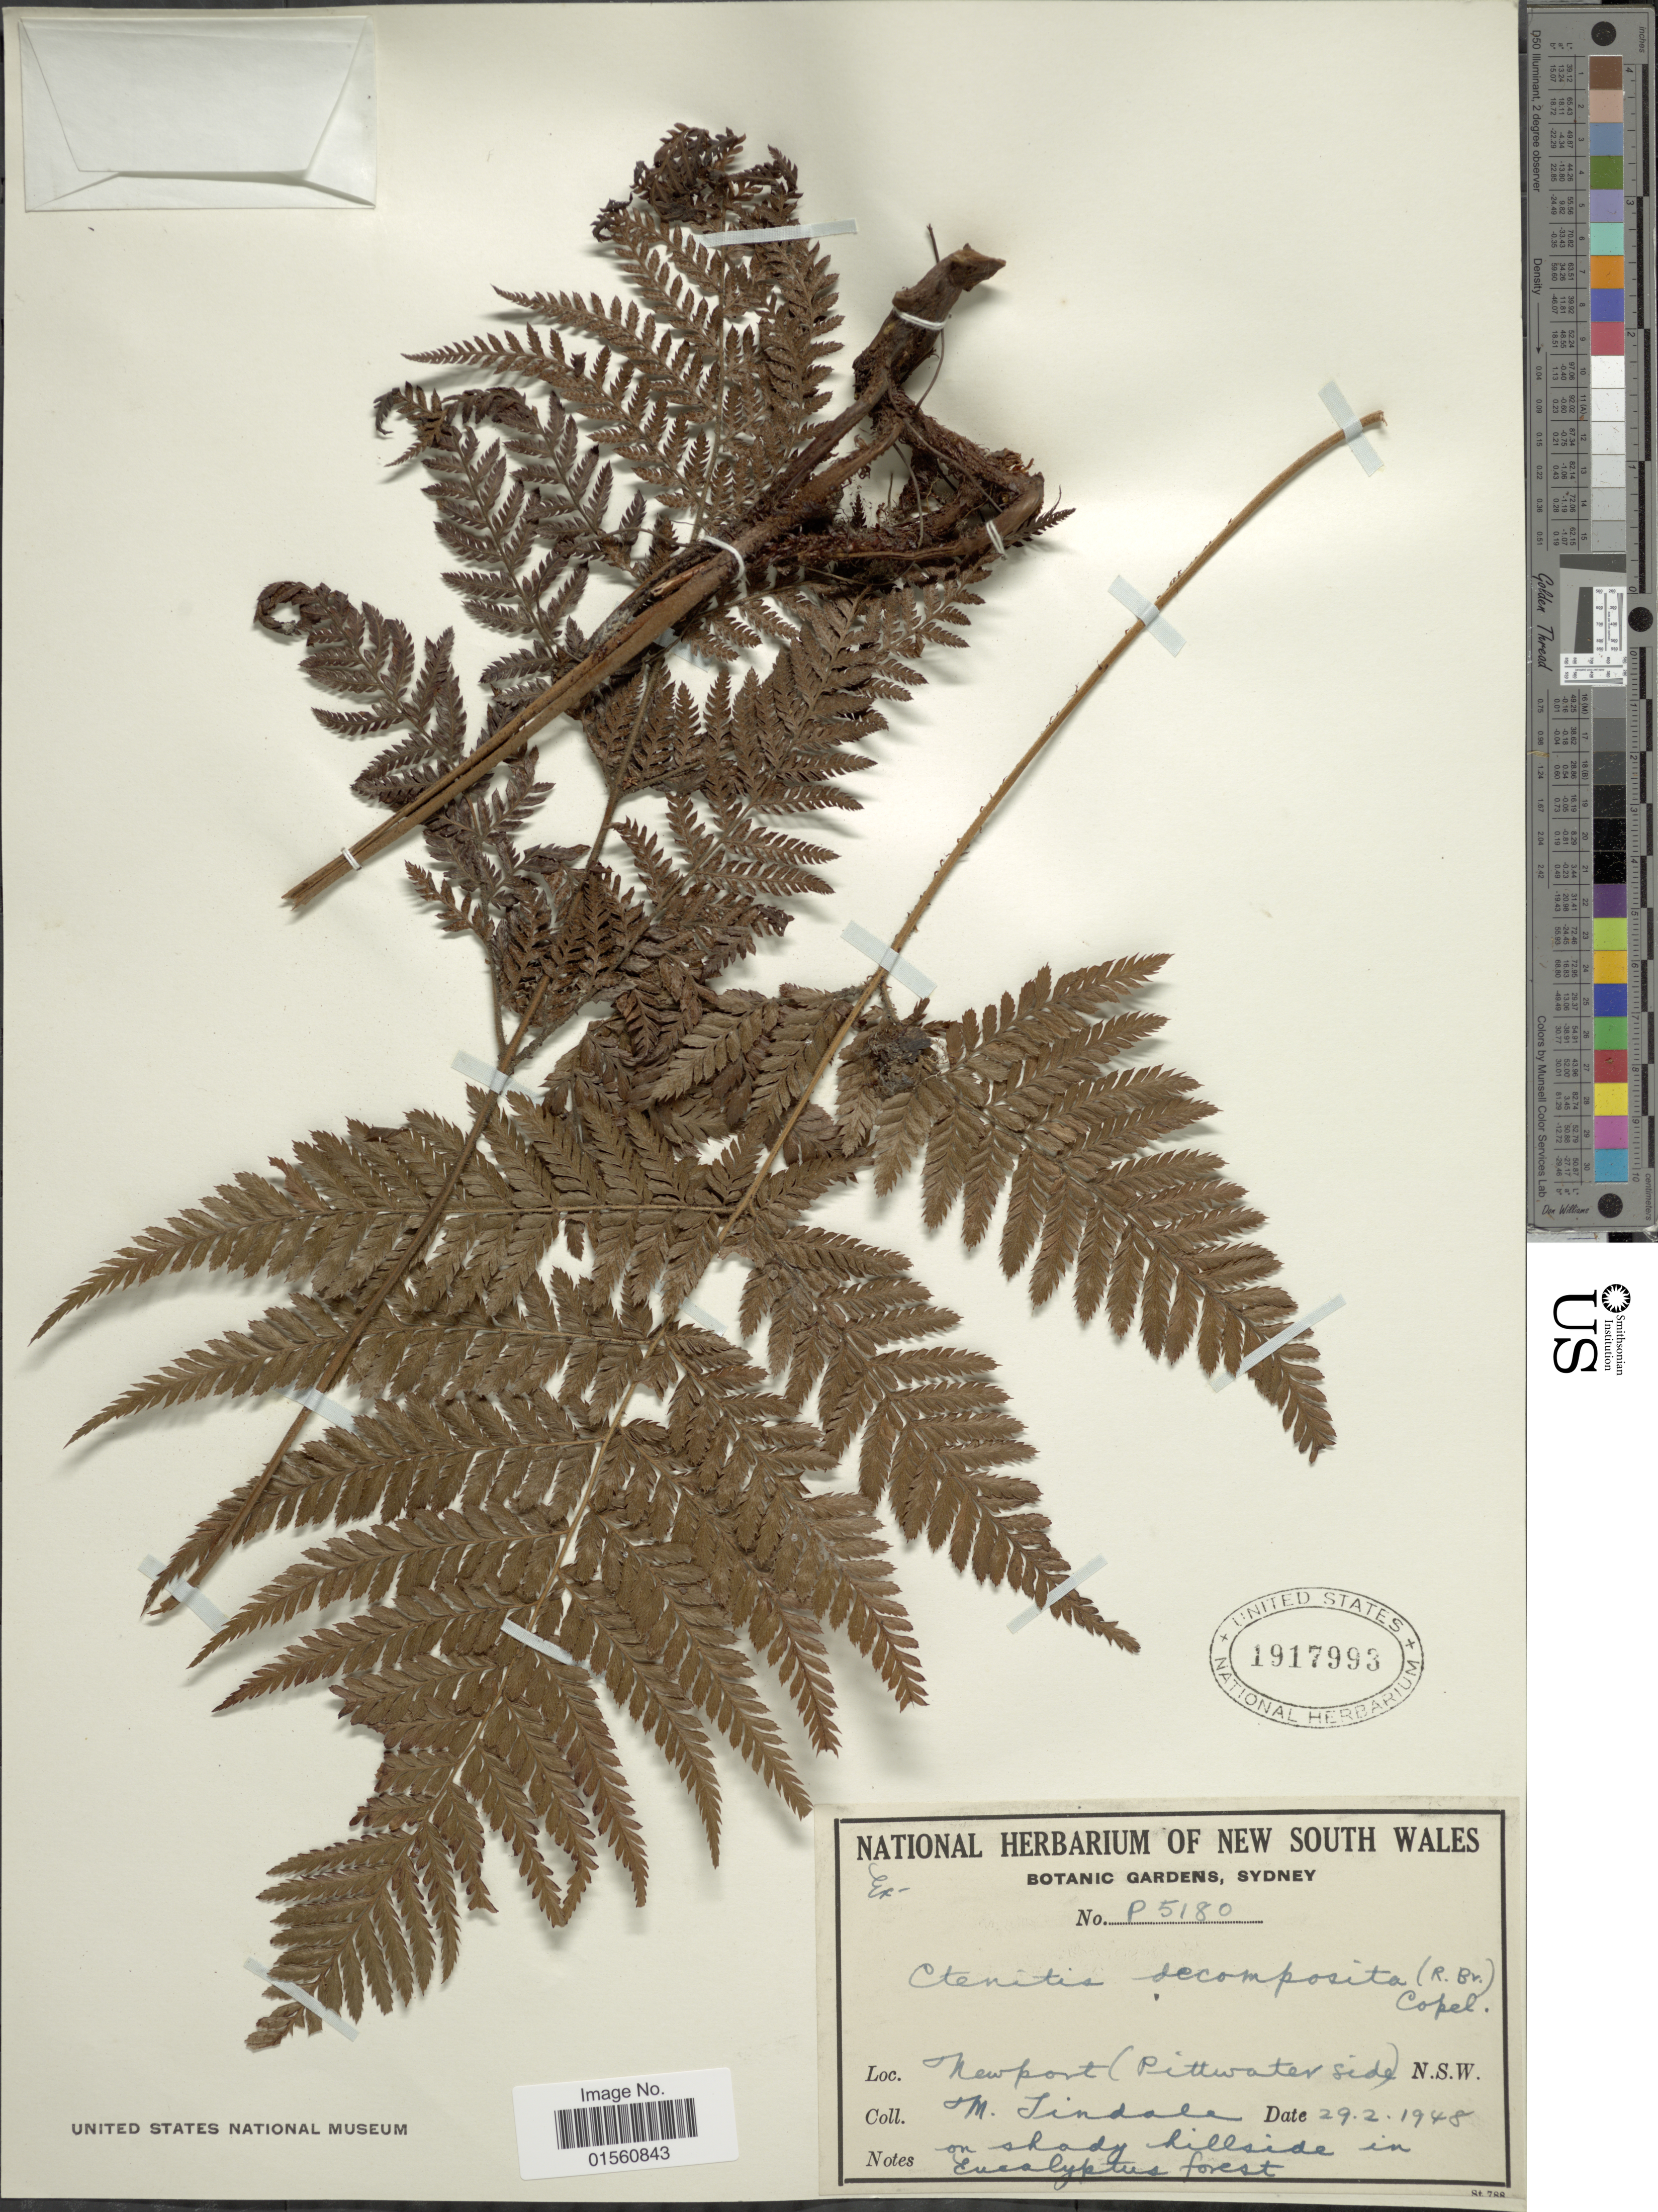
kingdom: Plantae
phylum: Tracheophyta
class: Polypodiopsida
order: Polypodiales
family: Dryopteridaceae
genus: Lastreopsis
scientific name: Lastreopsis decomposita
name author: (R. Br.) Tindale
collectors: M. D. Tindale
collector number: P5180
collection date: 1948-02-29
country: Australia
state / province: New South Wales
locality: Newport (Pittwaterside)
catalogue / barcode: US 1917993